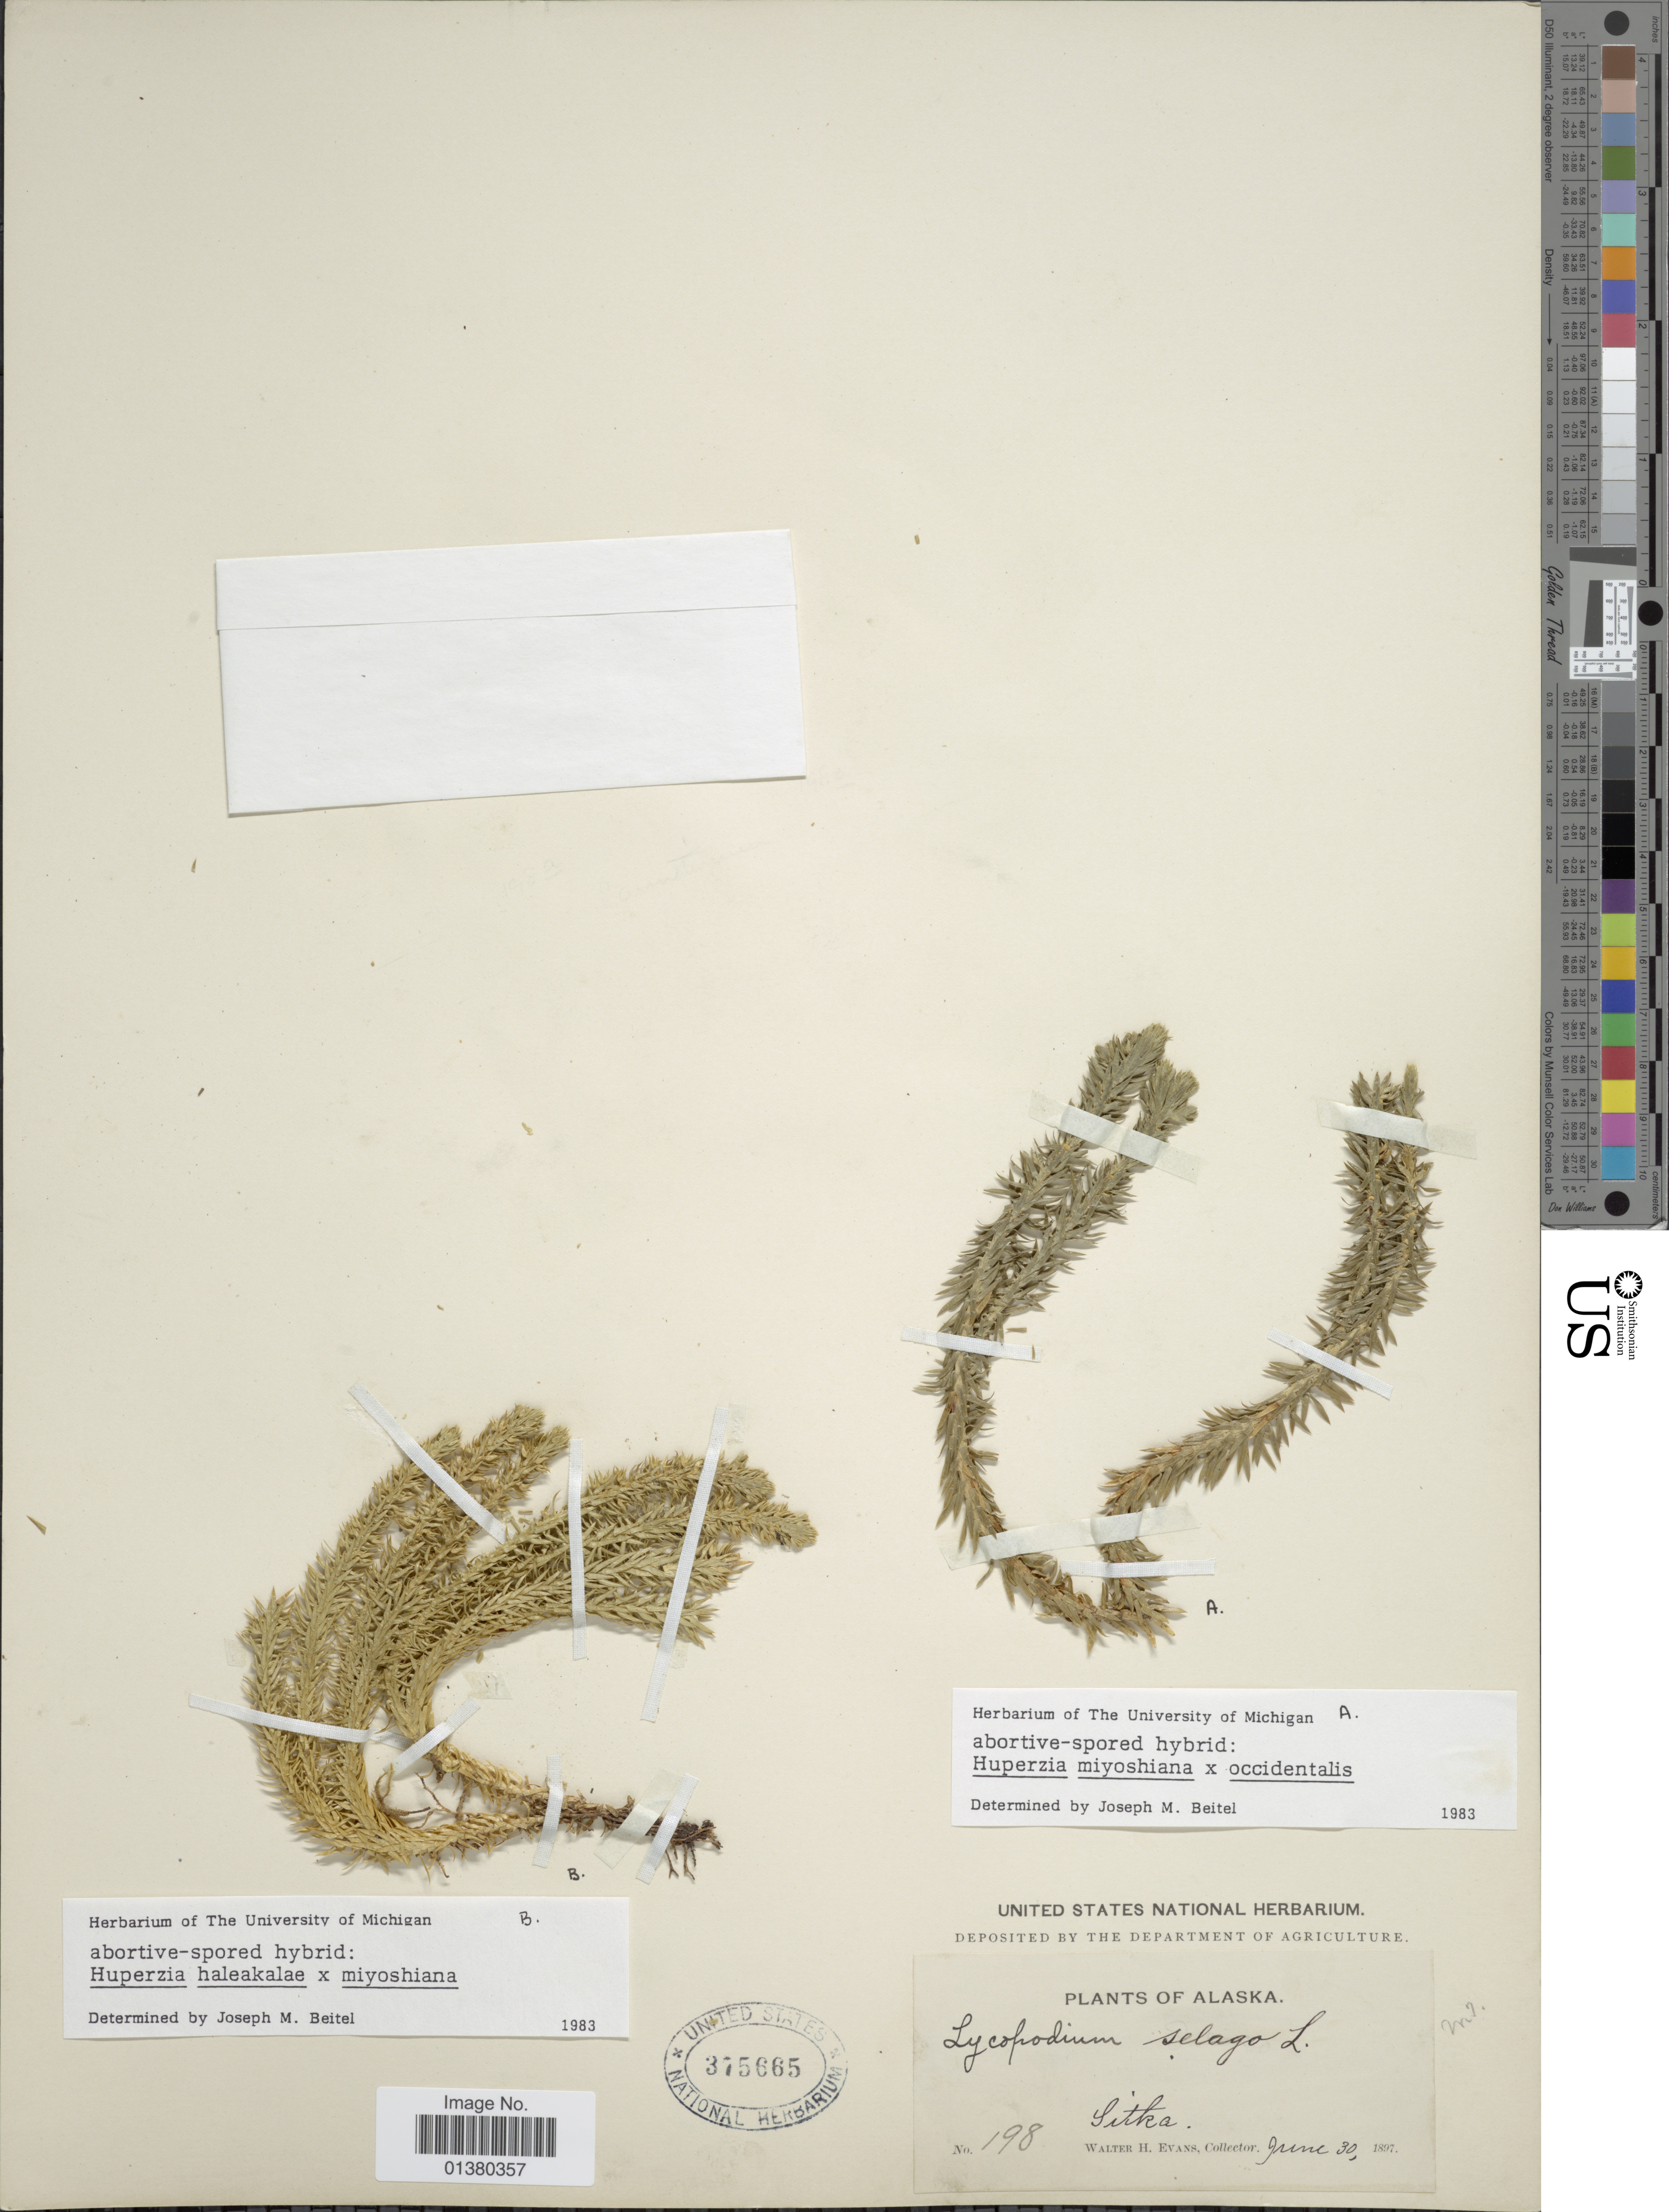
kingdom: Plantae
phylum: Tracheophyta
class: Lycopodiopsida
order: Lycopodiales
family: Lycopodiaceae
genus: Huperzia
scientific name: Huperzia miyoshiana x H. occidentalis (Clute) Kartesz & Gandhi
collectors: W. H. Evans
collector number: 198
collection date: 1897-06-30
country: United States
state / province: Alaska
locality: Sitka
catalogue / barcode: US 375665